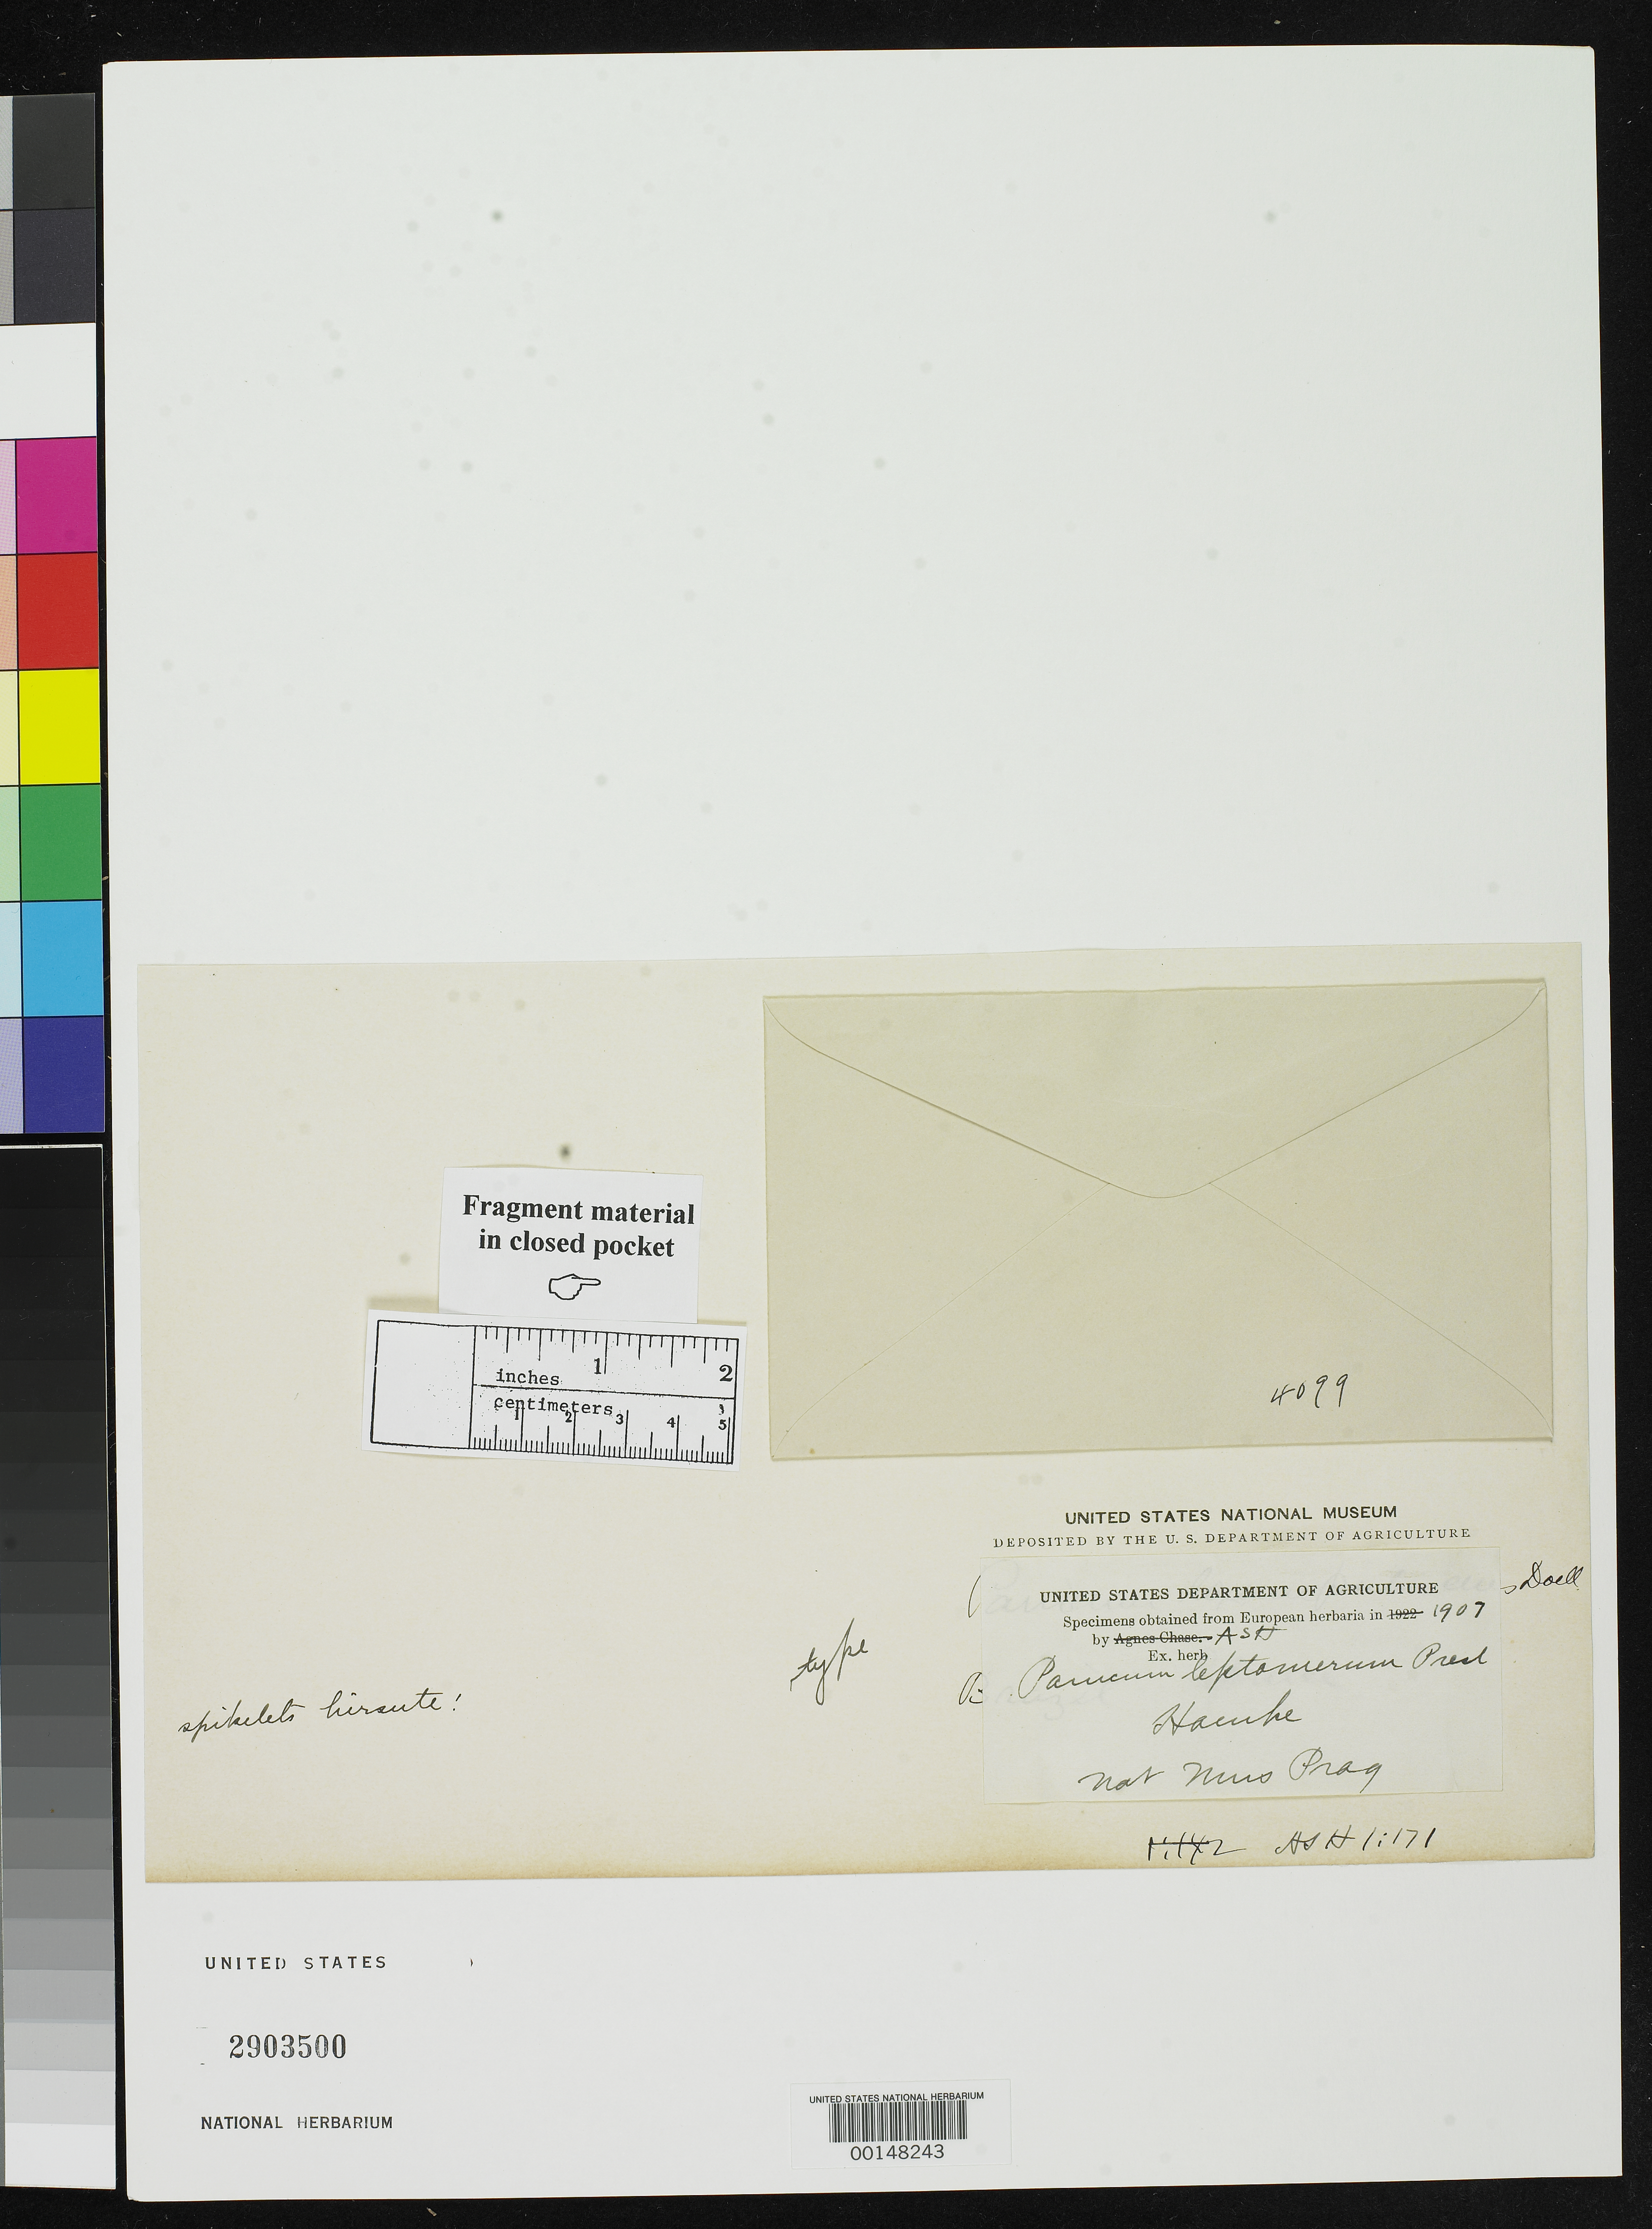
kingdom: Plantae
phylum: Tracheophyta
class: Liliopsida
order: Poales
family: Poaceae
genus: Panicum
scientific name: Panicum leptomerum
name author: J. Presl in C. Presl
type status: Type Fragment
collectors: T. P. X. Haenke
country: Panama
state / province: Chiriquí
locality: Around San Felix.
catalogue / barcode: US 2903500